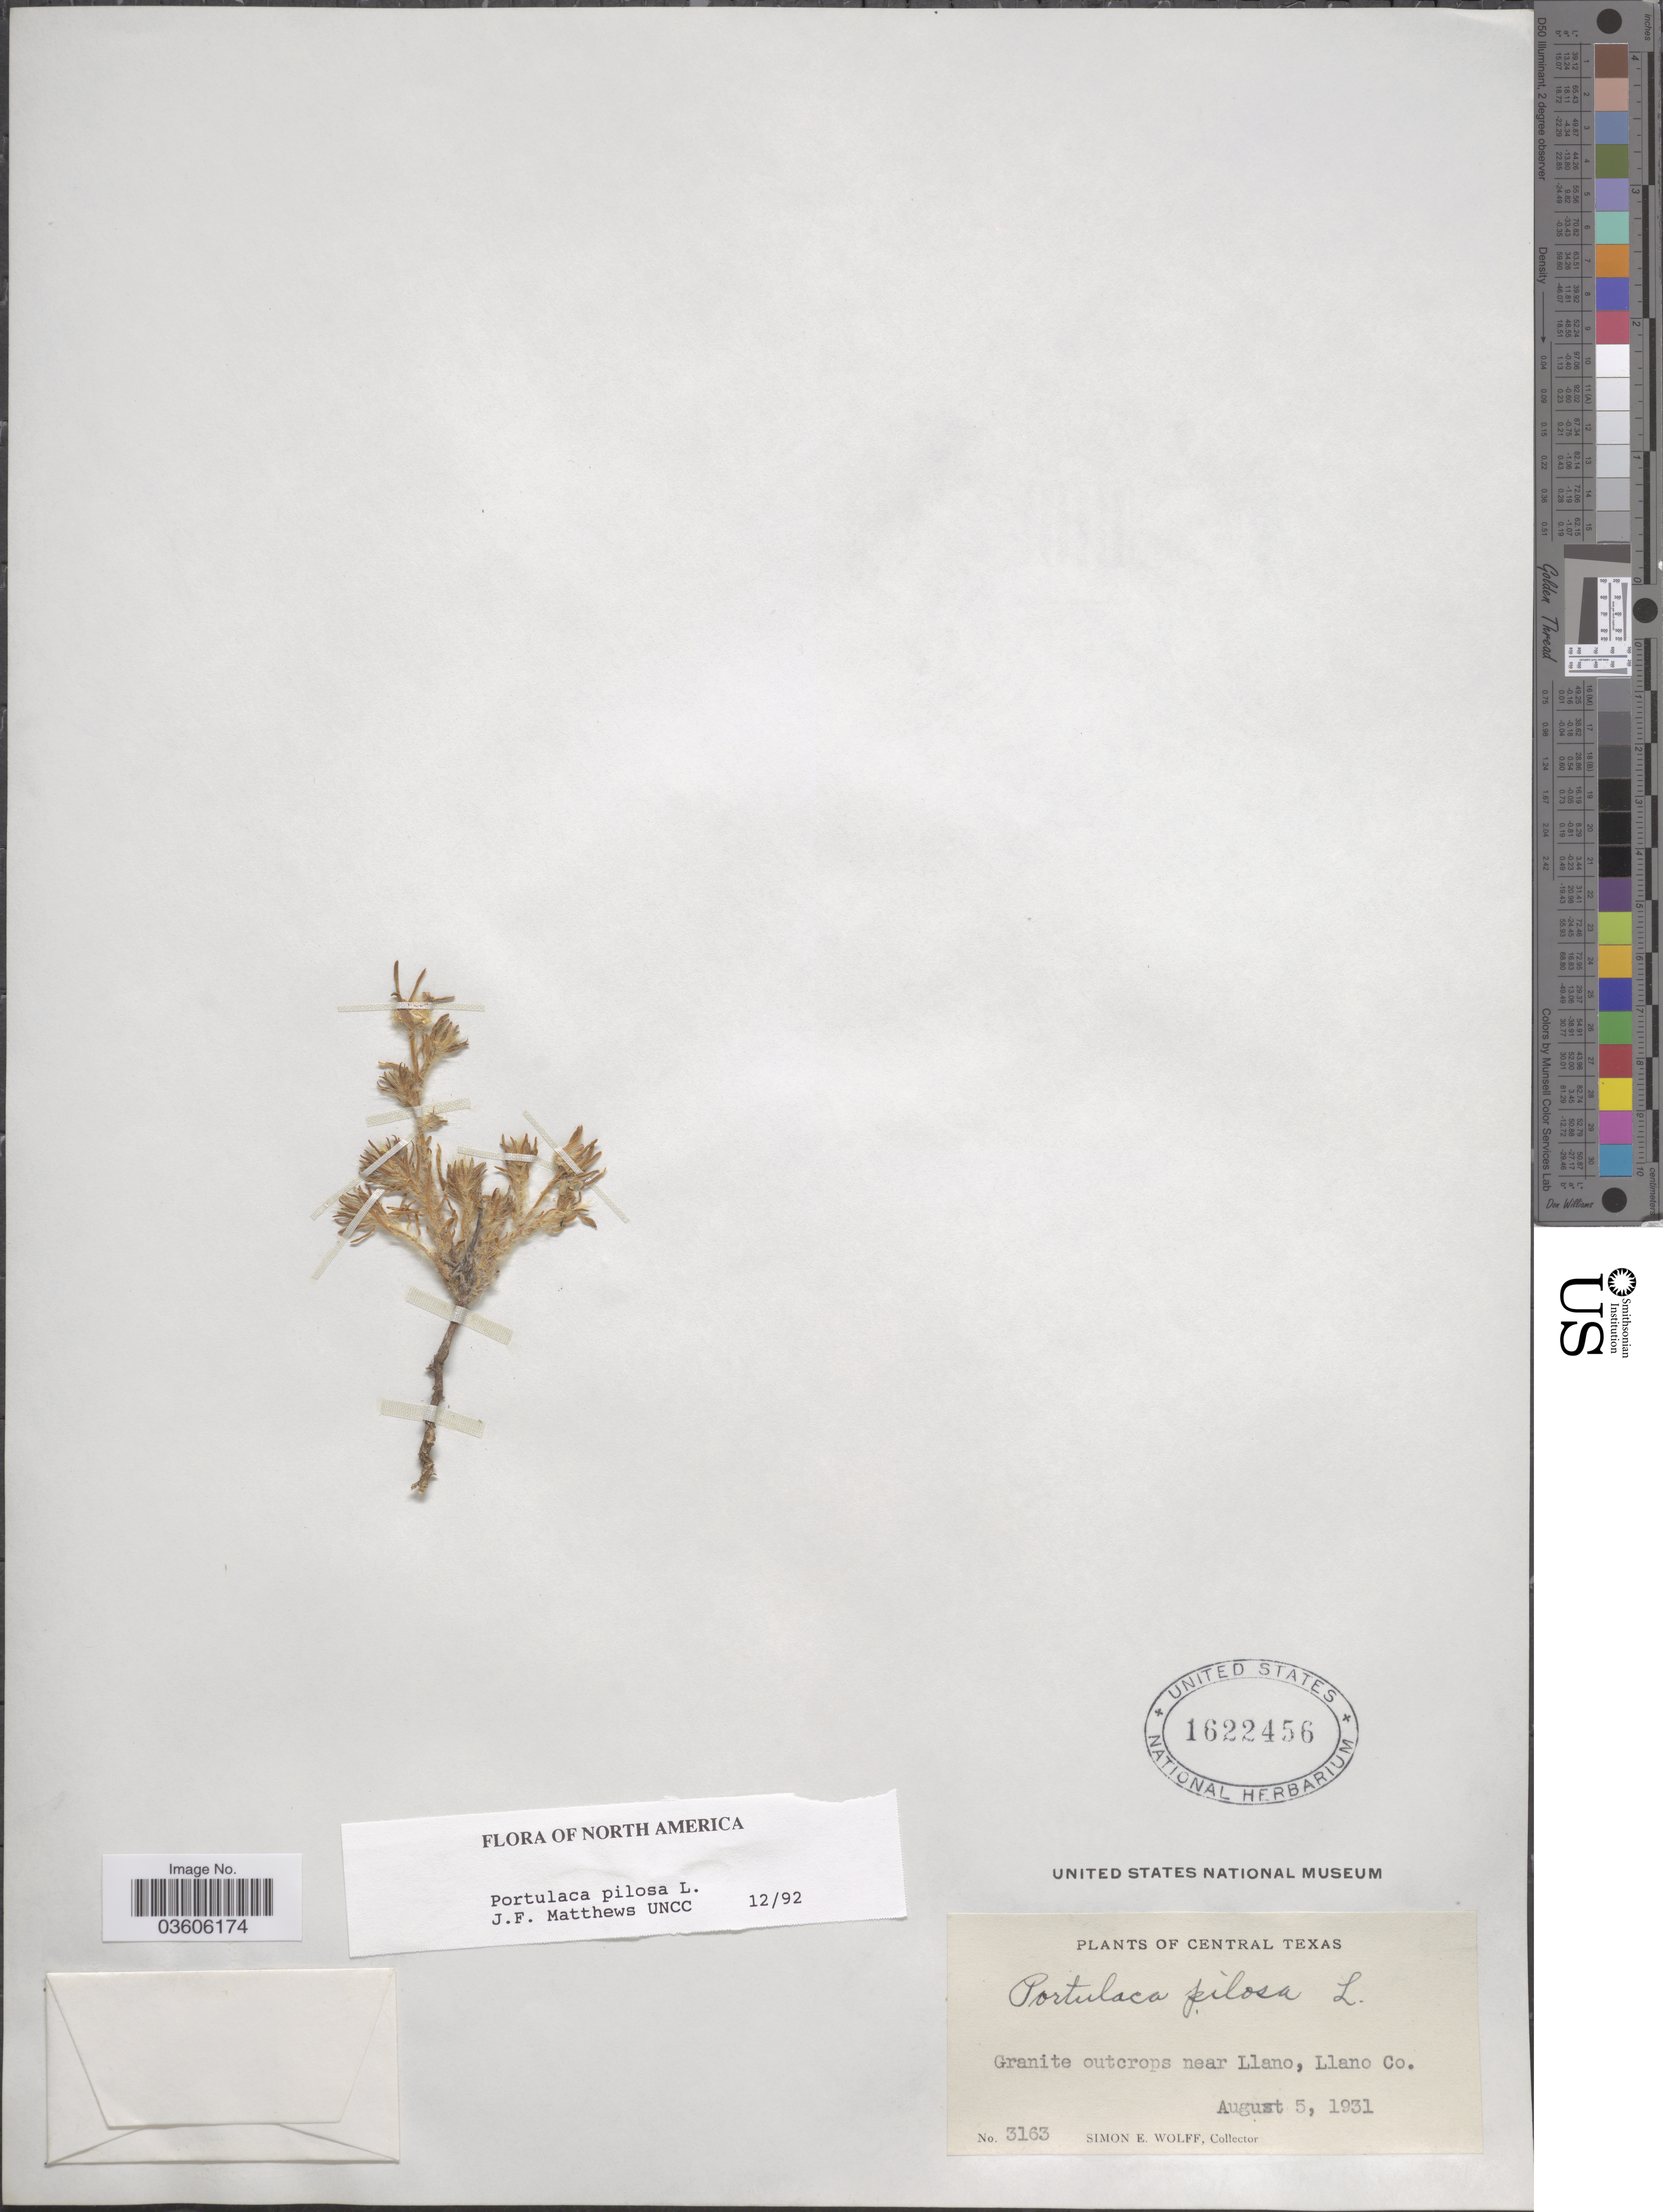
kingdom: Plantae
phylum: Tracheophyta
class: Magnoliopsida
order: Caryophyllales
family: Portulacaceae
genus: Portulaca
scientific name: Portulaca pilosa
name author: L.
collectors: S. E. Wolff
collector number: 3163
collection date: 1931-08-05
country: United States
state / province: Texas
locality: Central Texas. Near Llano, Llano Co.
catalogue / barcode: US 1622456